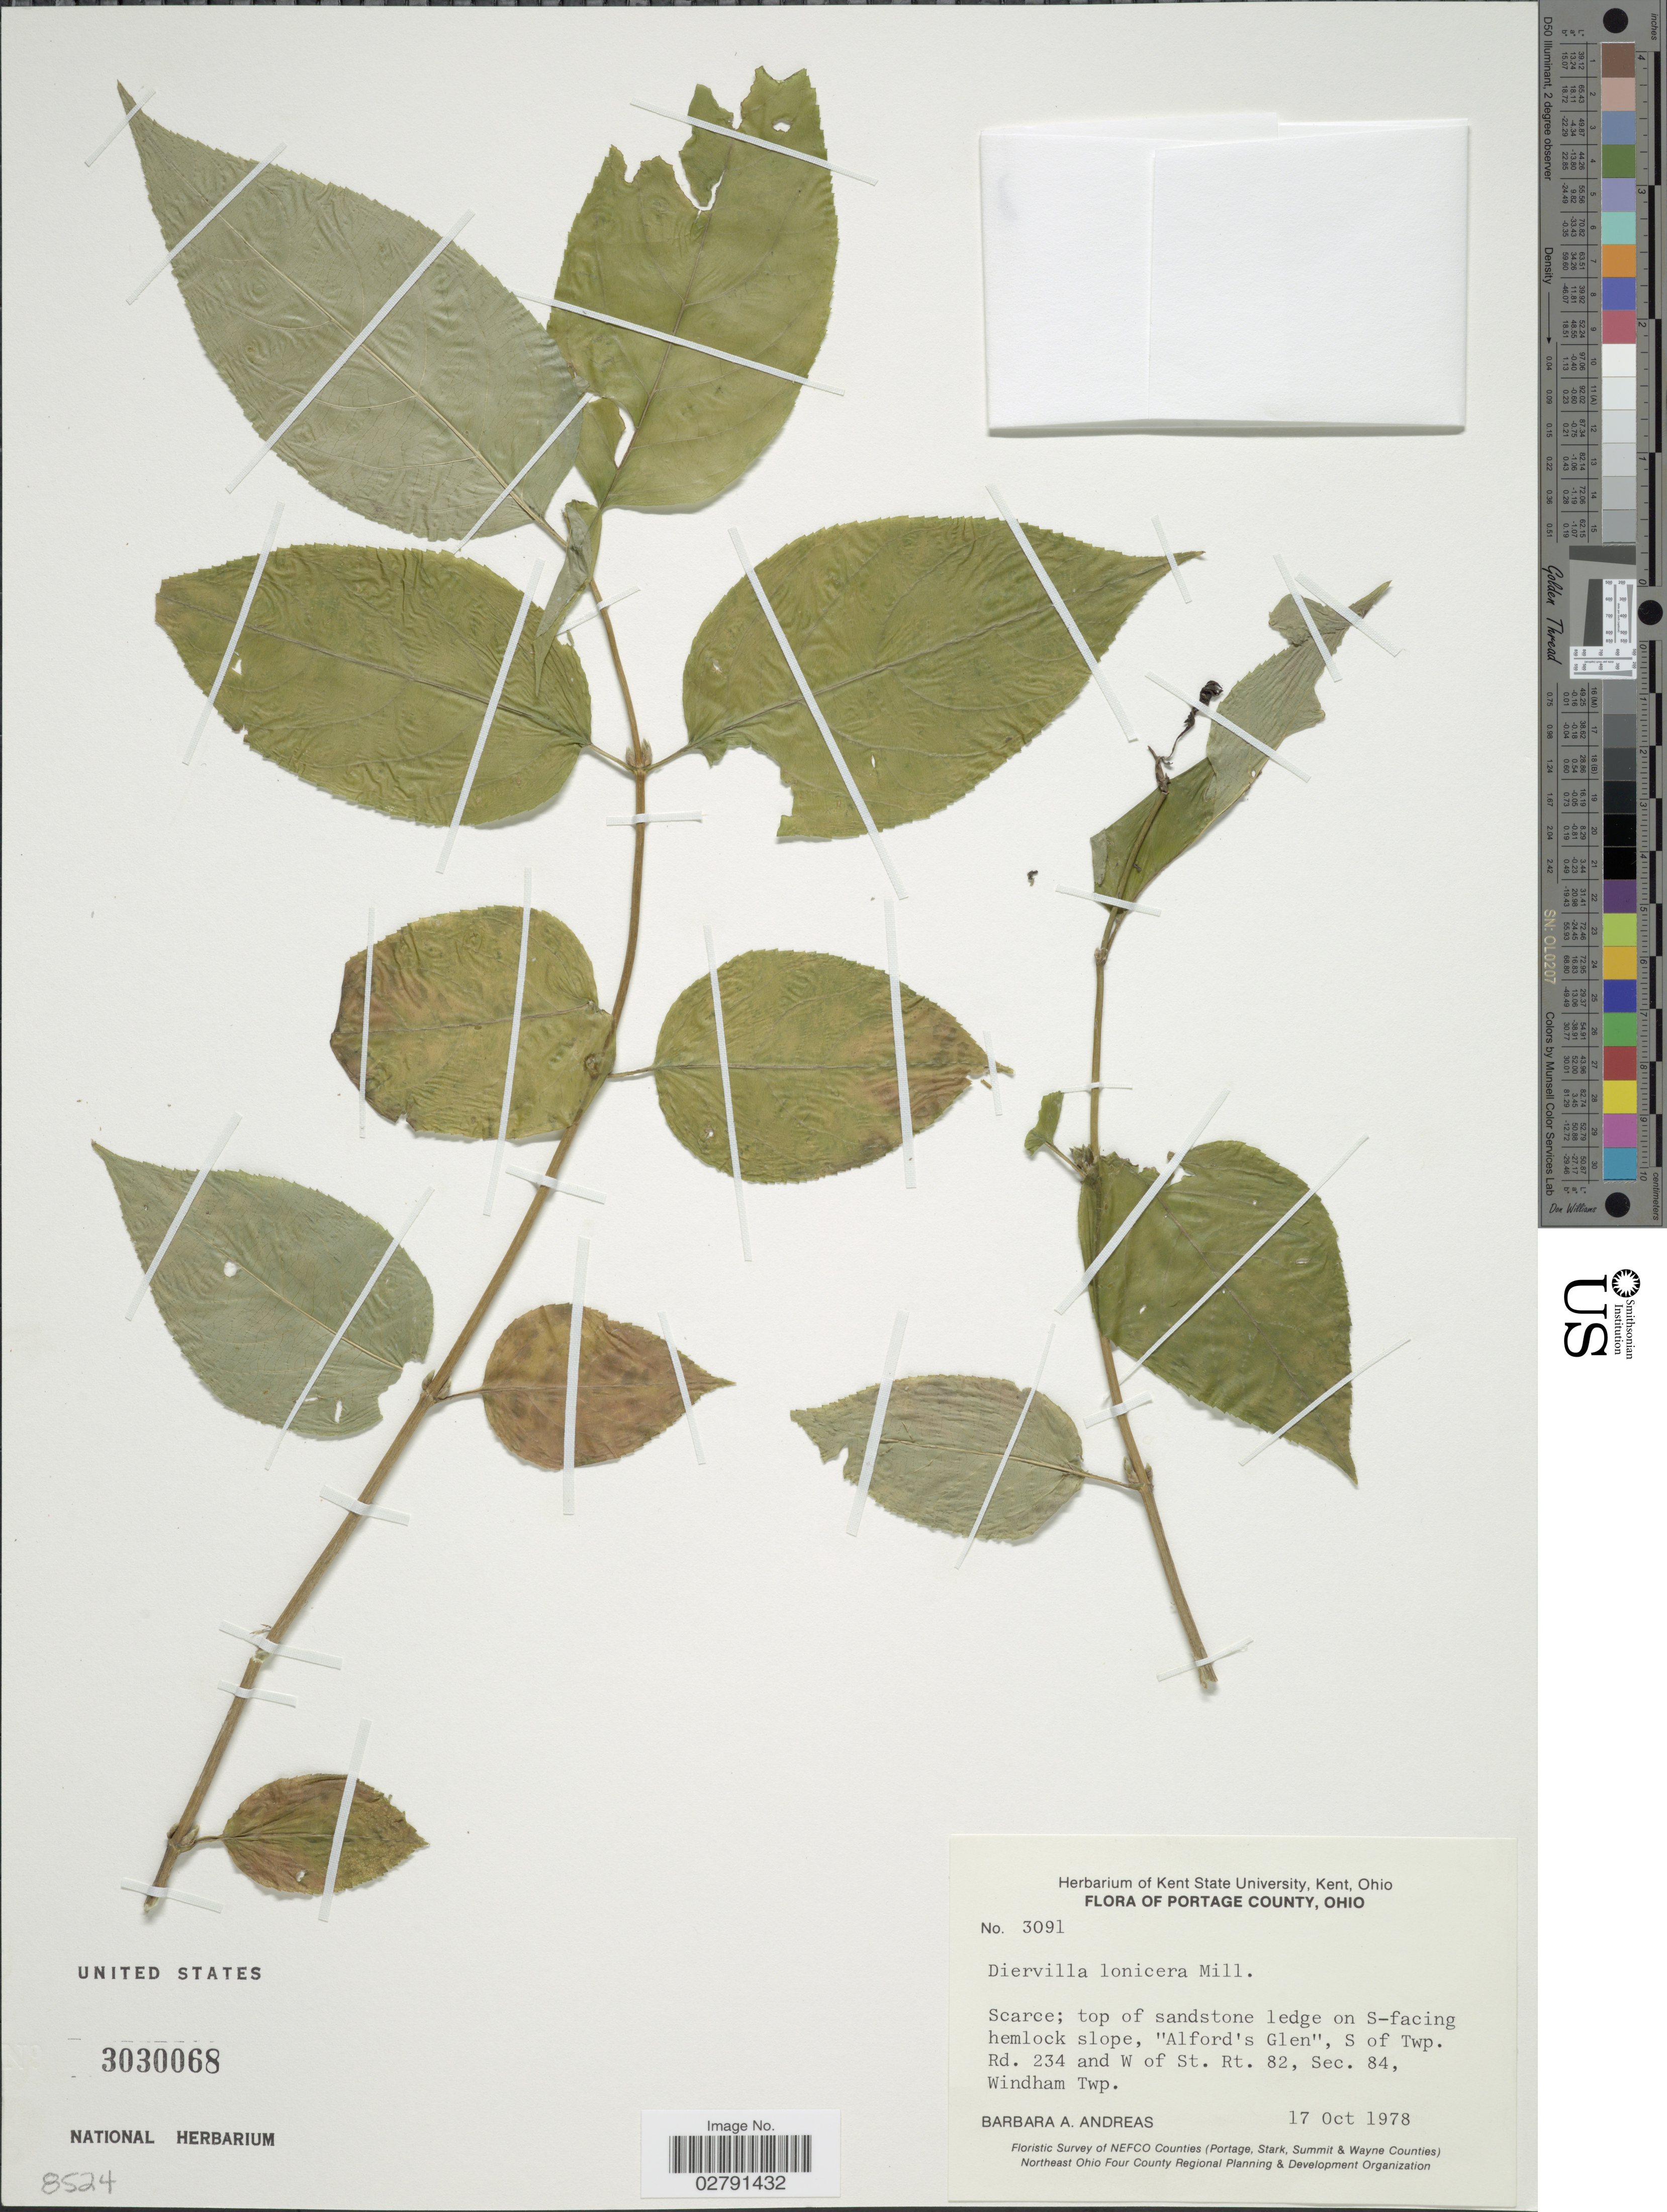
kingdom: Plantae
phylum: Tracheophyta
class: Magnoliopsida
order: Dipsacales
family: Caprifoliaceae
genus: Diervilla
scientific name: Diervilla lonicera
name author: Mill.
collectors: B. A. Andreas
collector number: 3091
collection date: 1978-10-17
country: United States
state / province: Ohio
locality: Portage County, top of sandstone ledge on S-facing hemlock slope, "Alford's Glen", S of Twp. Rd. 234 and W of St. Rt. 82, Sec. 84, Windham Twp.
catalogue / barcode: US 3030068